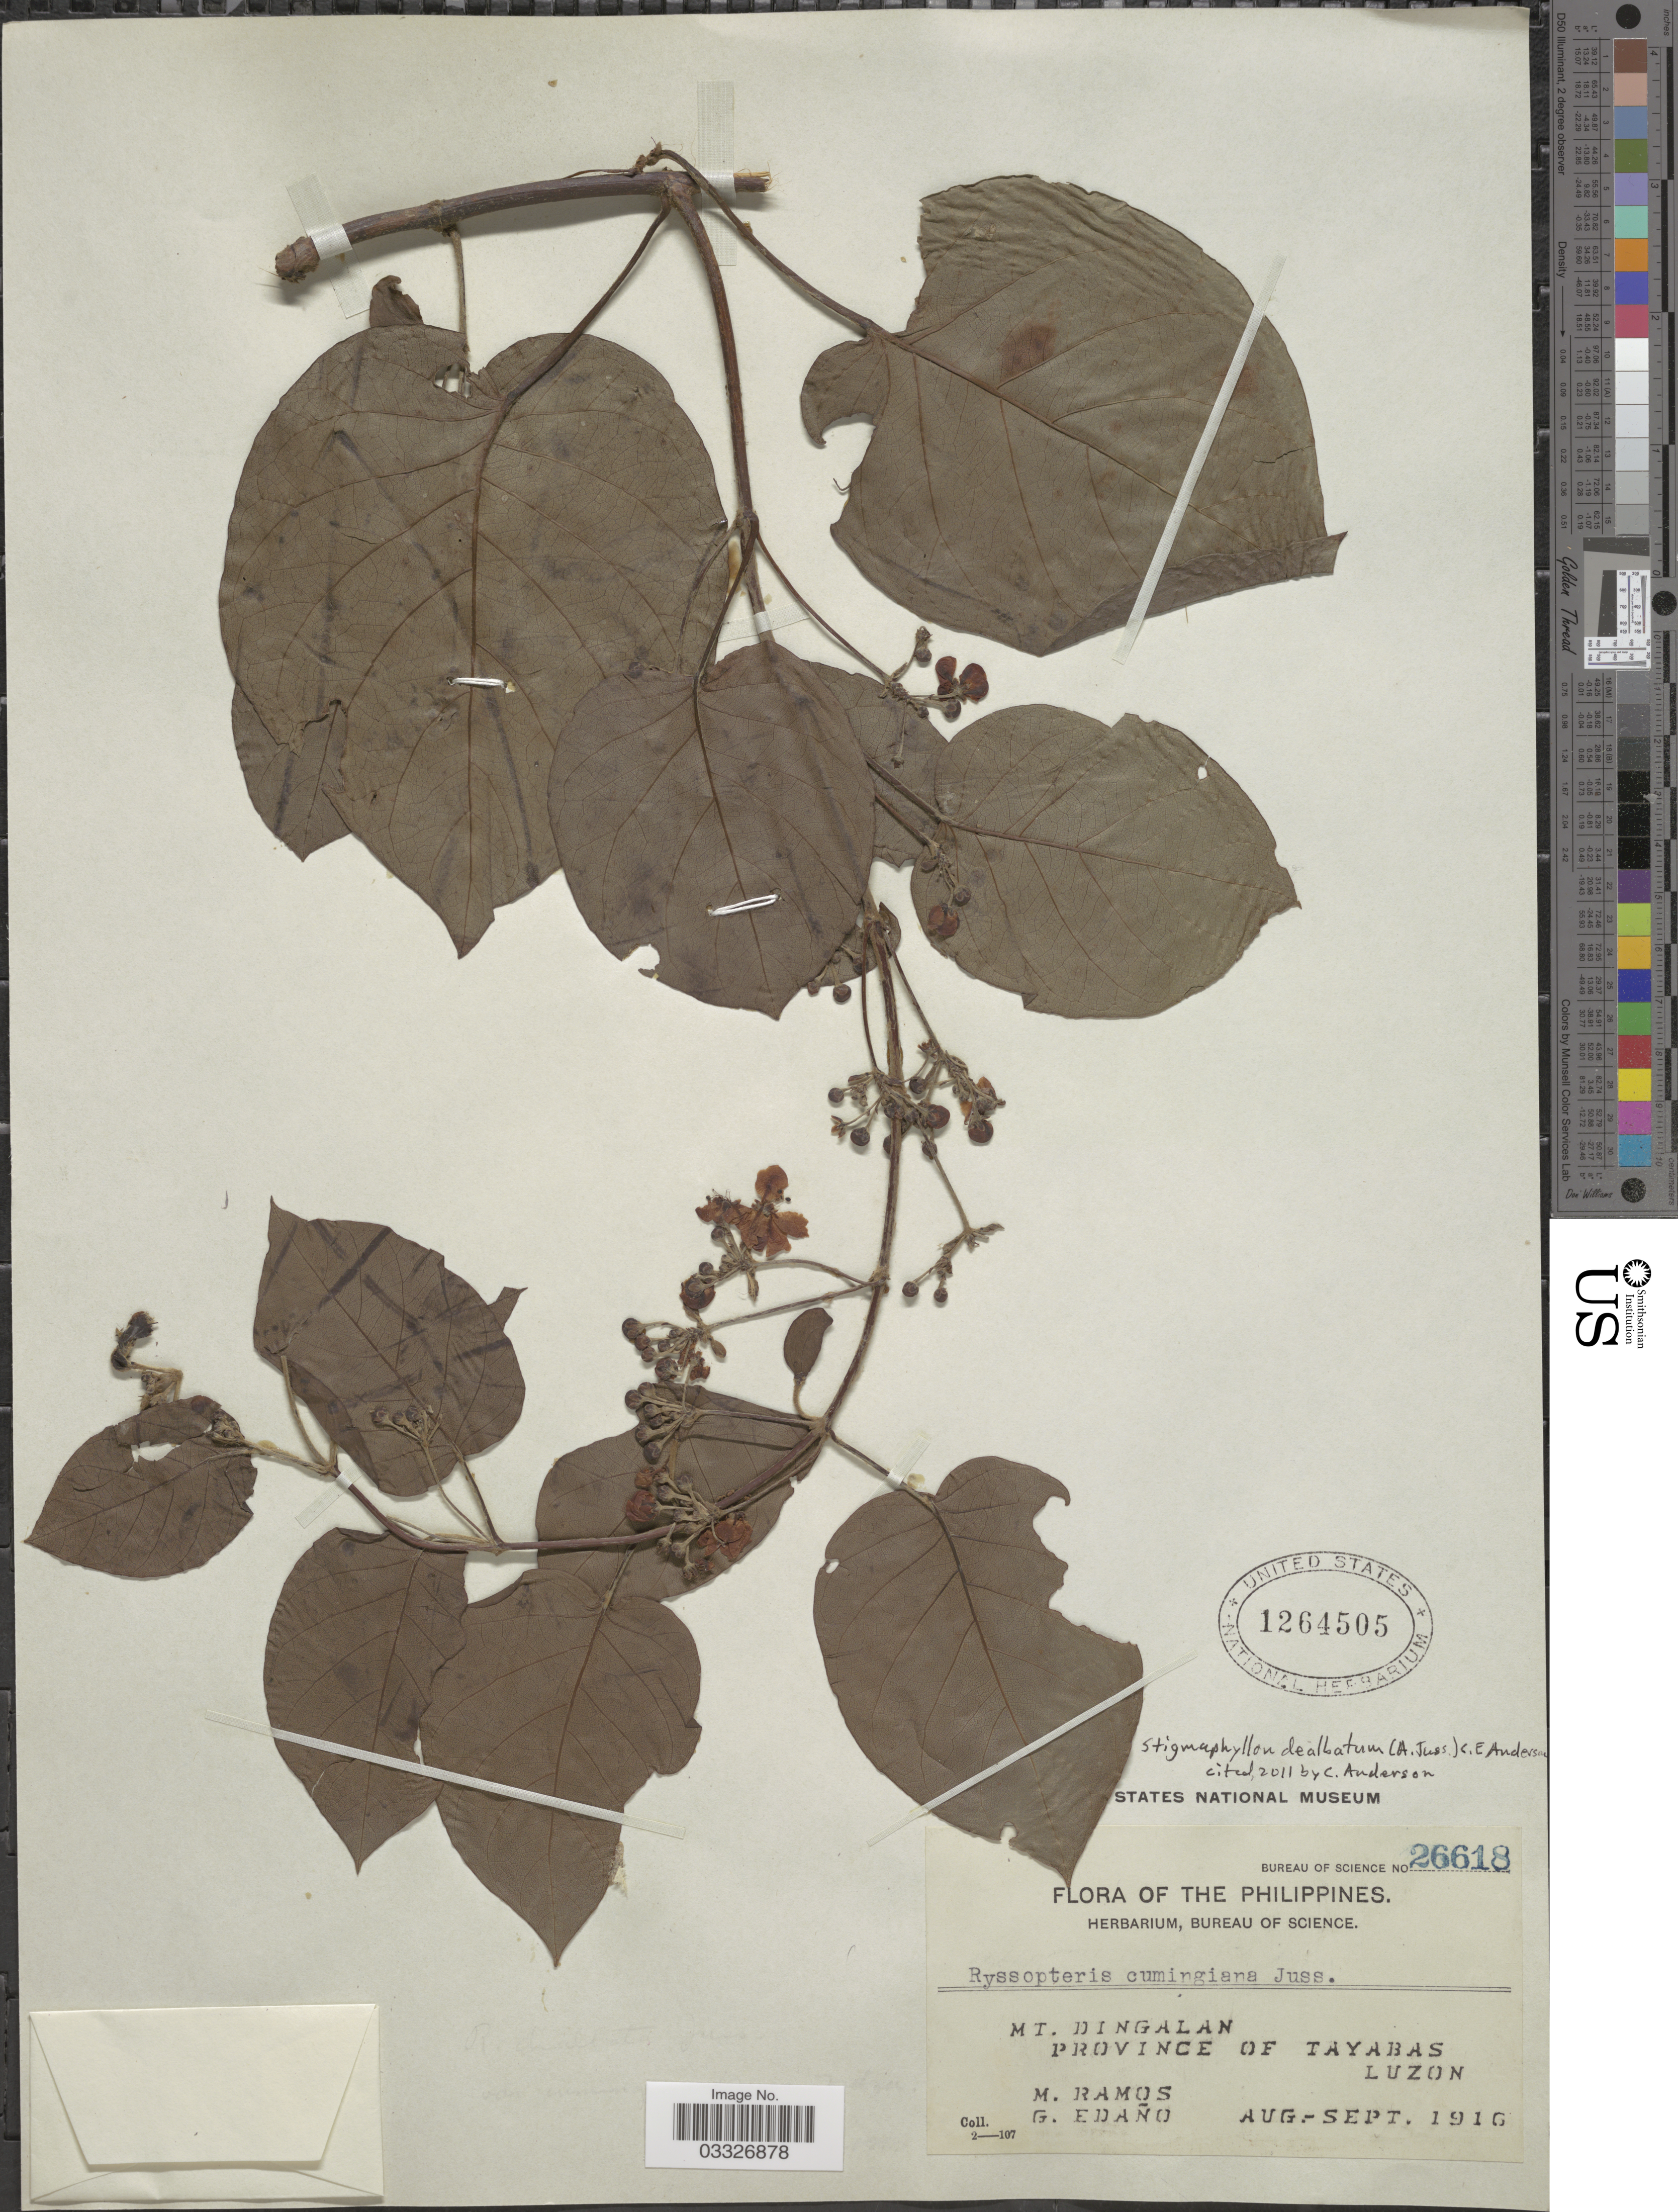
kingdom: Plantae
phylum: Tracheophyta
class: Magnoliopsida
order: Malpighiales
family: Malpighiaceae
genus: Stigmaphyllon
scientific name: Stigmaphyllon dealbatum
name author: (A. Juss.) C.E. Anderson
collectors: M. Ramos & G. Edaño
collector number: Bureau of Science 26618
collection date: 1916-08/1916-09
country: Philippines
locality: Mt. Dingalan. Province of Tayabas, Luzon.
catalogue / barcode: US 1264505